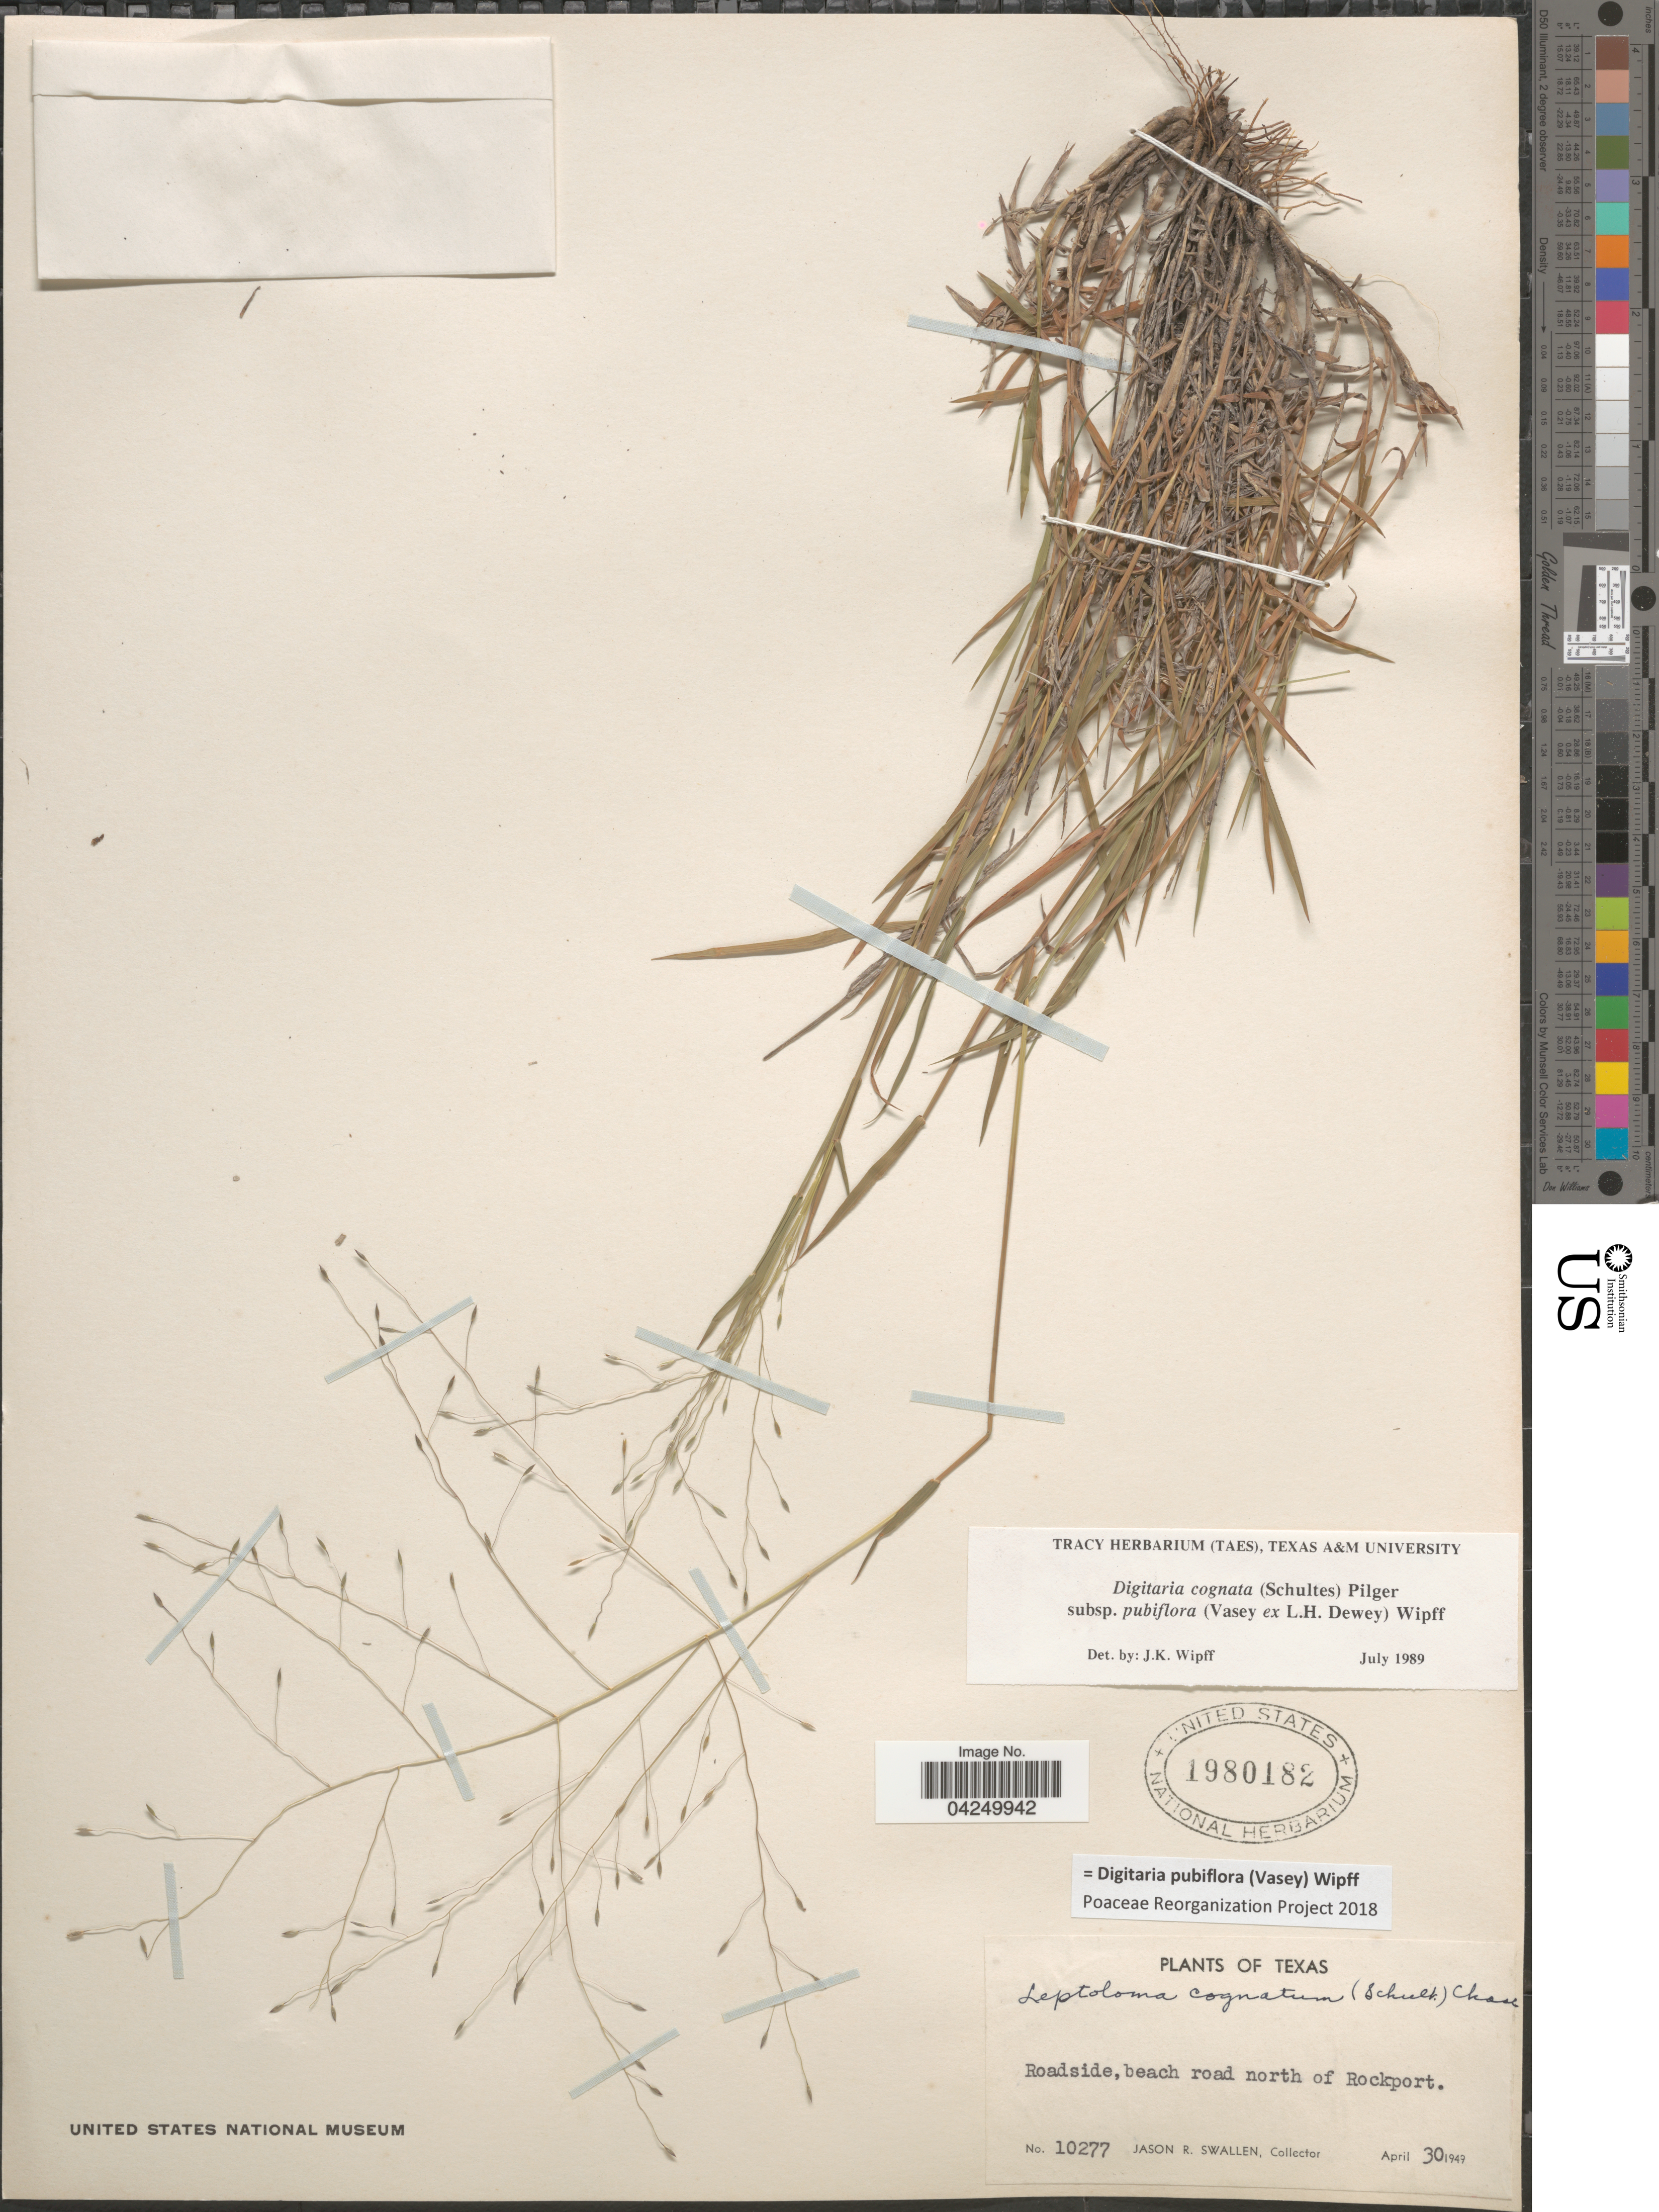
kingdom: Plantae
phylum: Tracheophyta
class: Liliopsida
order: Poales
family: Poaceae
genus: Digitaria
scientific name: Digitaria pubiflora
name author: (Vasey) Wipff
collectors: J. R. Swallen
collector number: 10277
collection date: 1949-04-30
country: United States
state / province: Texas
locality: Roadside, beach road north of Rockport.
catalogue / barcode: US 1980182